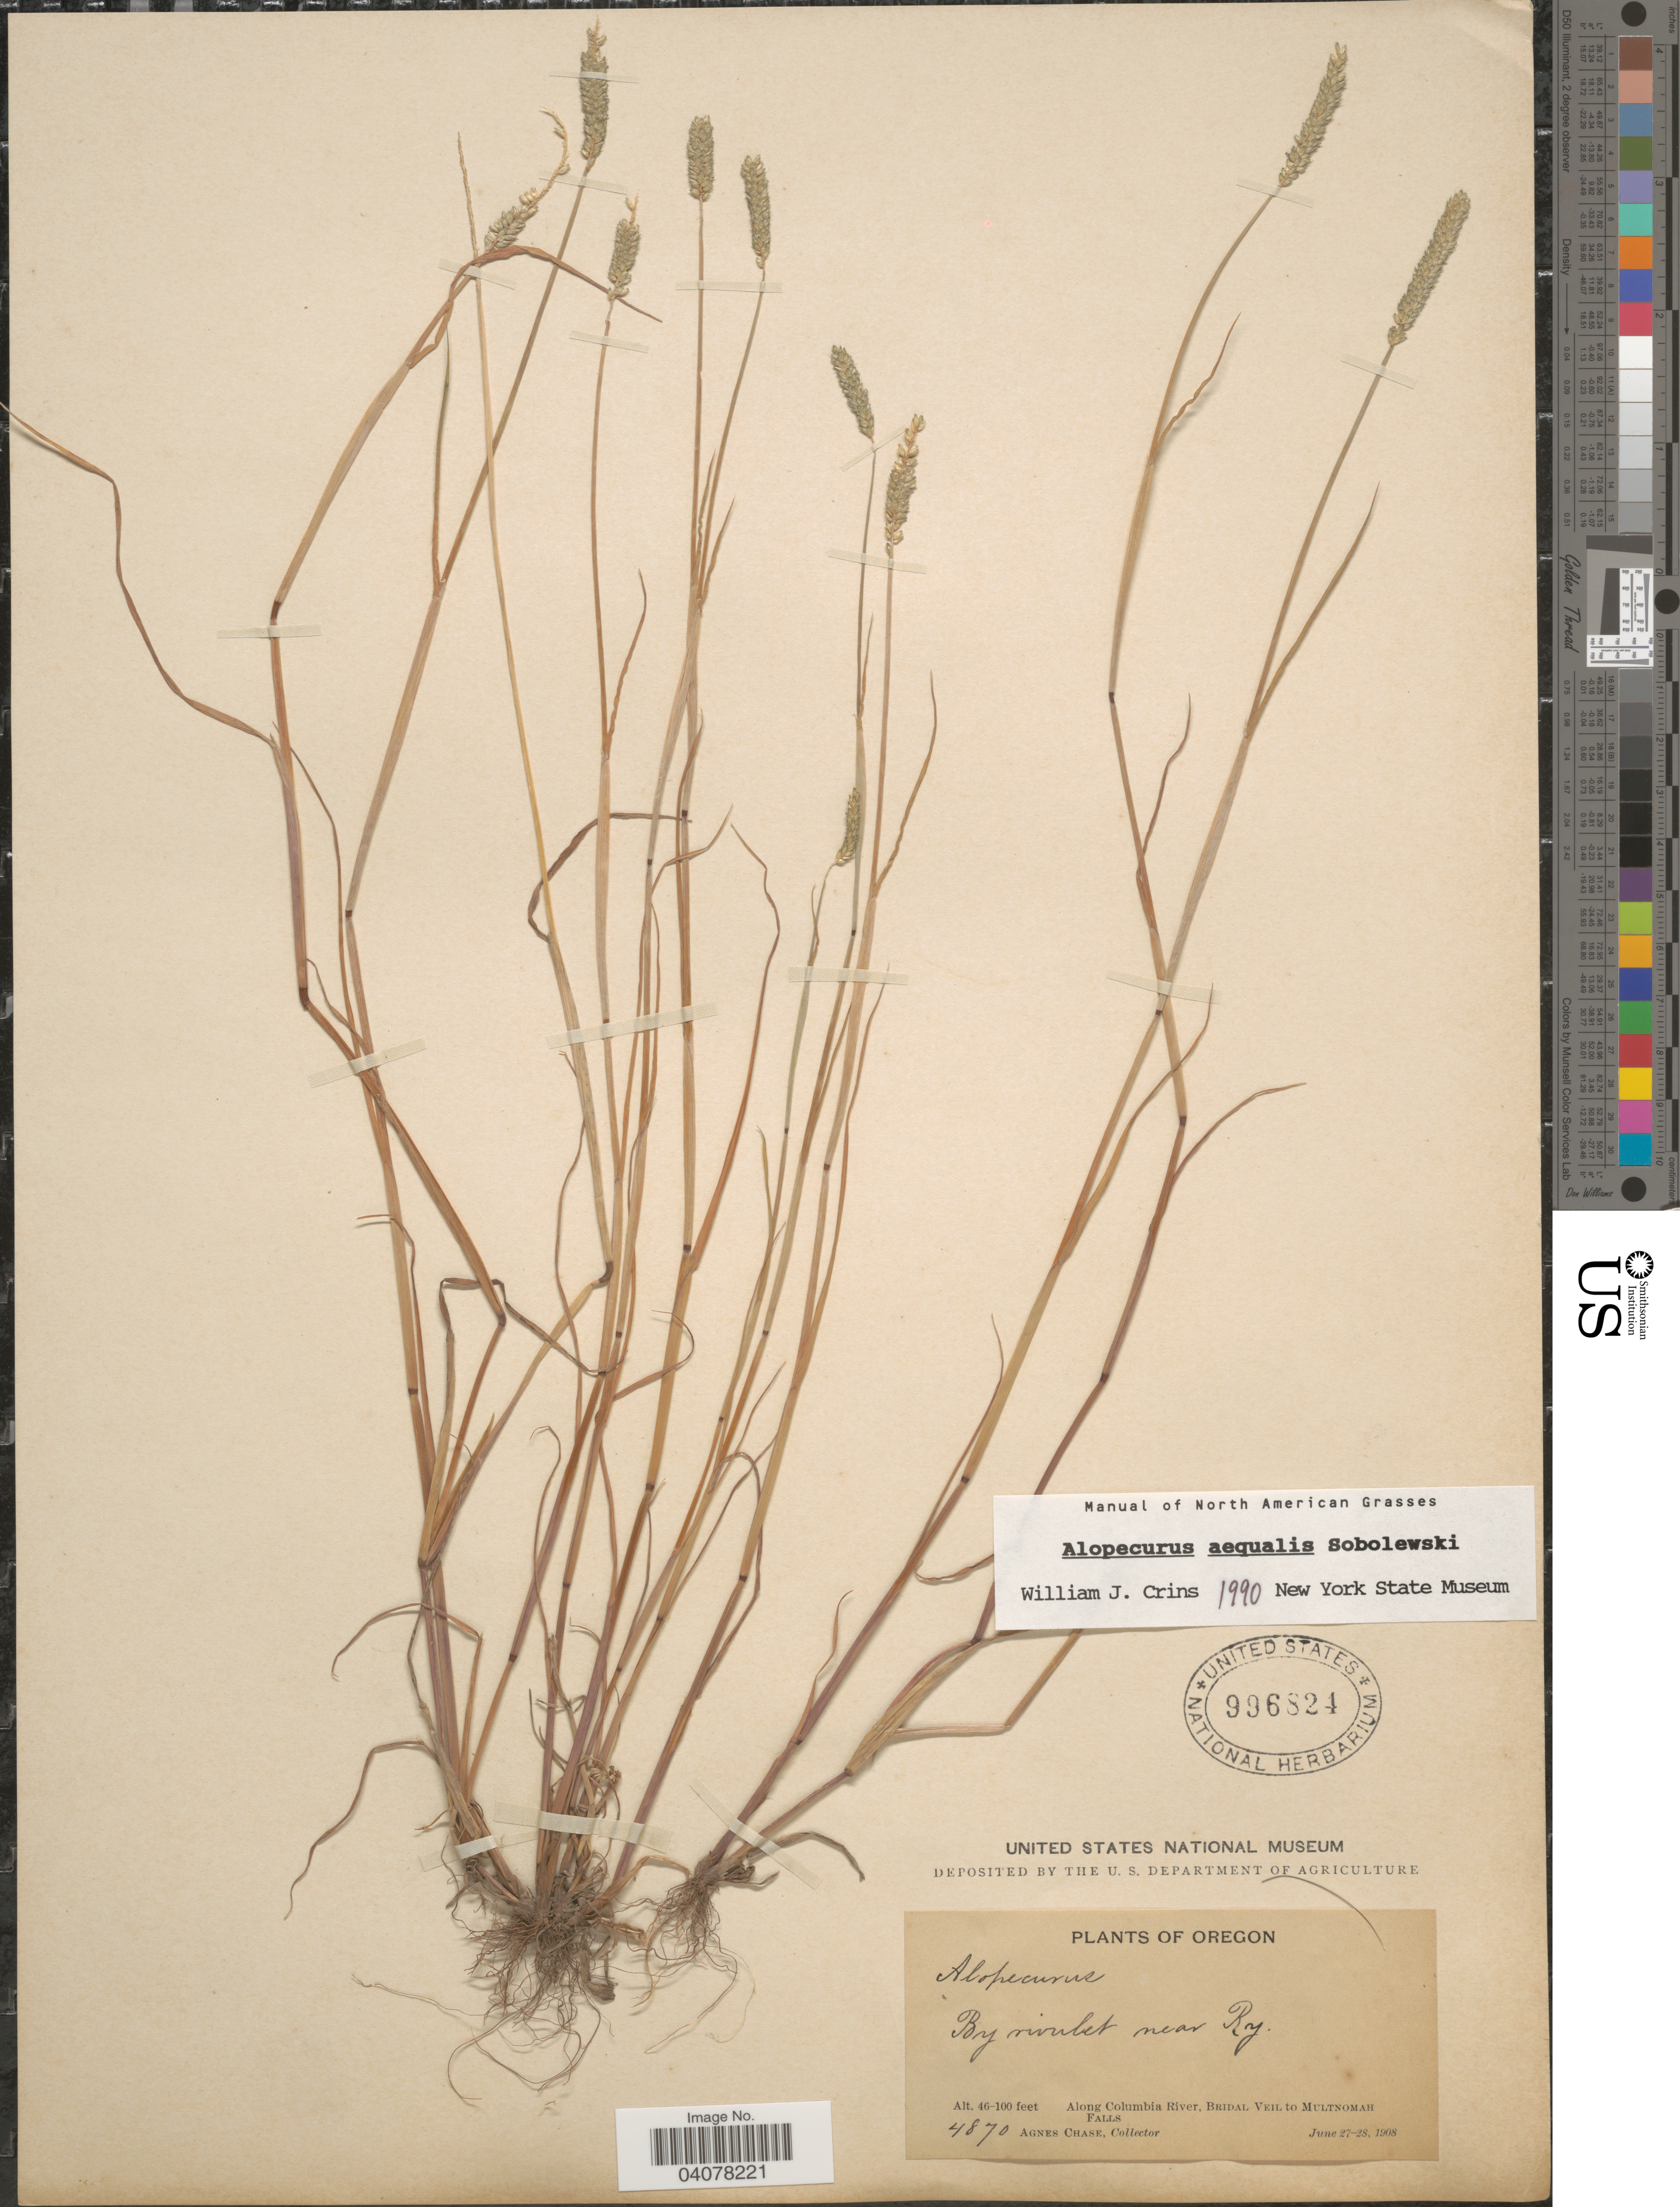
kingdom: Plantae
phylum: Tracheophyta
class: Liliopsida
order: Poales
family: Poaceae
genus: Alopecurus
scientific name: Alopecurus aequalis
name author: Sobol.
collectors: A. Chase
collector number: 4870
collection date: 1908-06-27/1908-06-28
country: United States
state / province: Oregon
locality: By rivulet near Ry. Along Columbia River, Bridal Veil to Multnomah Falls.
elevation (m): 14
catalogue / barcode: US 996824